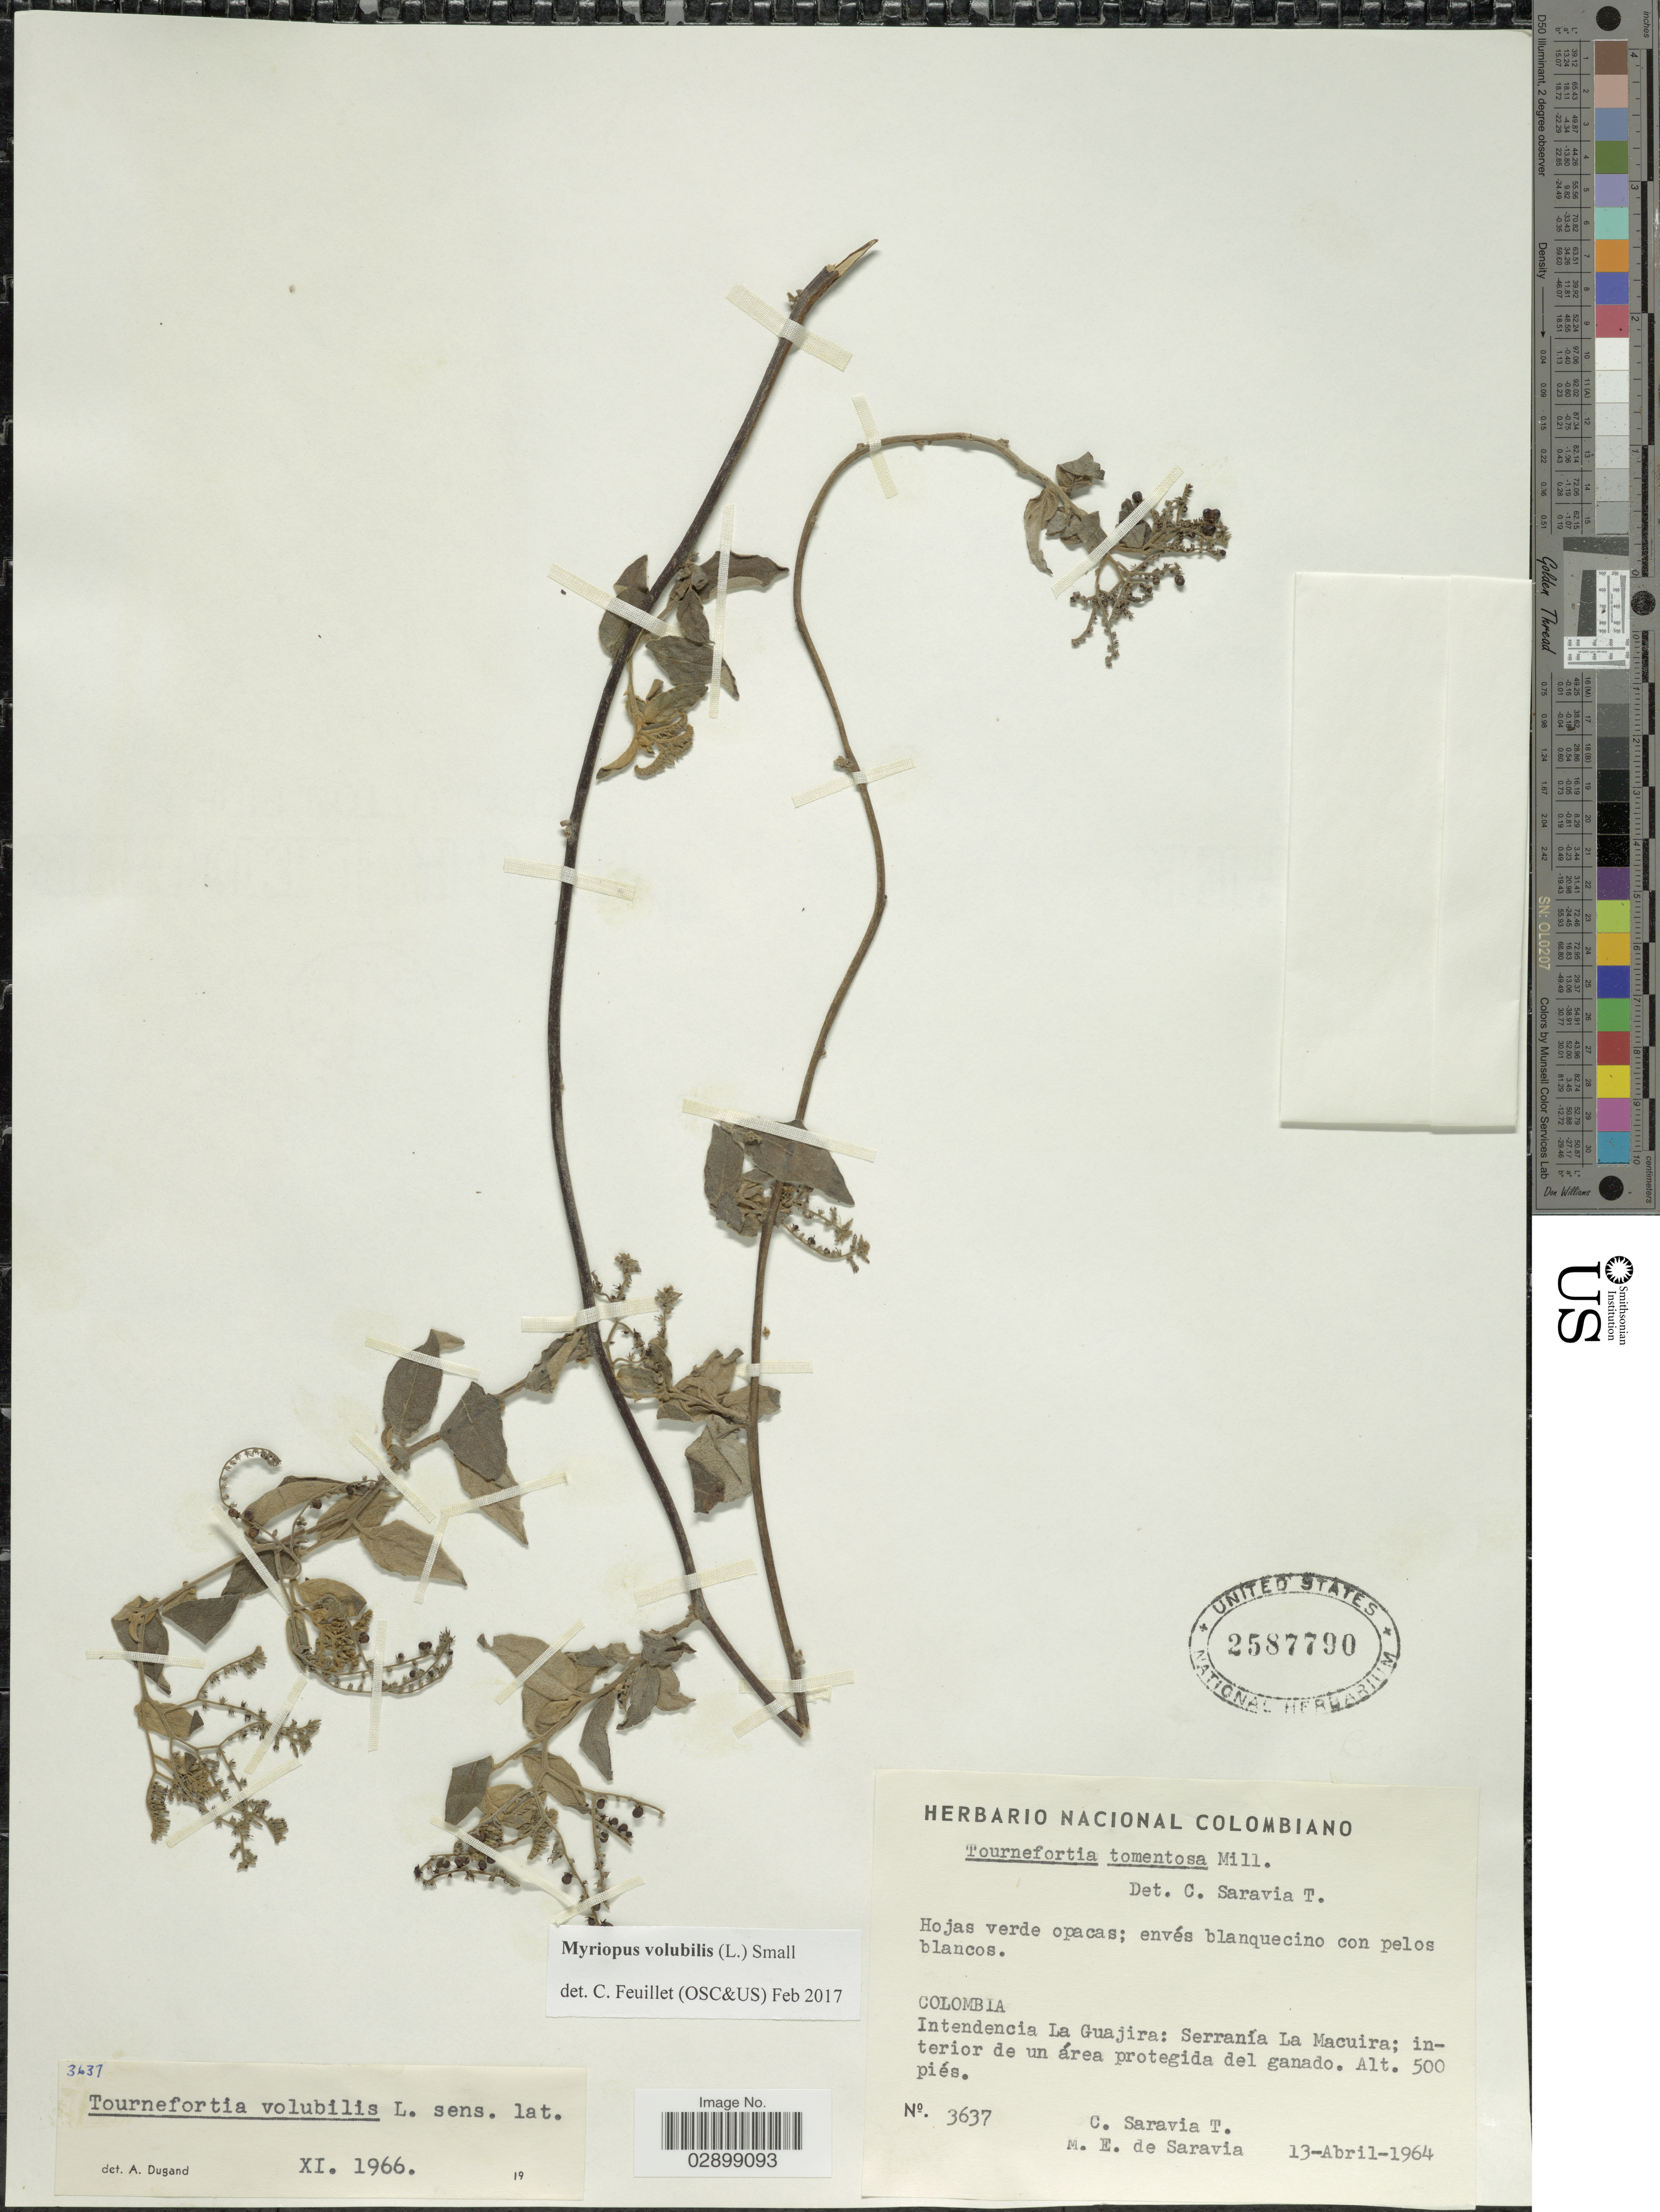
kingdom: Plantae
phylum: Tracheophyta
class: Magnoliopsida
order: Boraginales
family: Heliotropiaceae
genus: Myriopus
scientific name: Myriopus volubilis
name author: (L.) Small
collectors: C. Saravia T. & M. E. Saravia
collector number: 3637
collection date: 1964-04-13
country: Colombia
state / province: La Guajira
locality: Intendencia La Guajira: Serranía La Macuira.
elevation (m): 152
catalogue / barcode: US 2587790